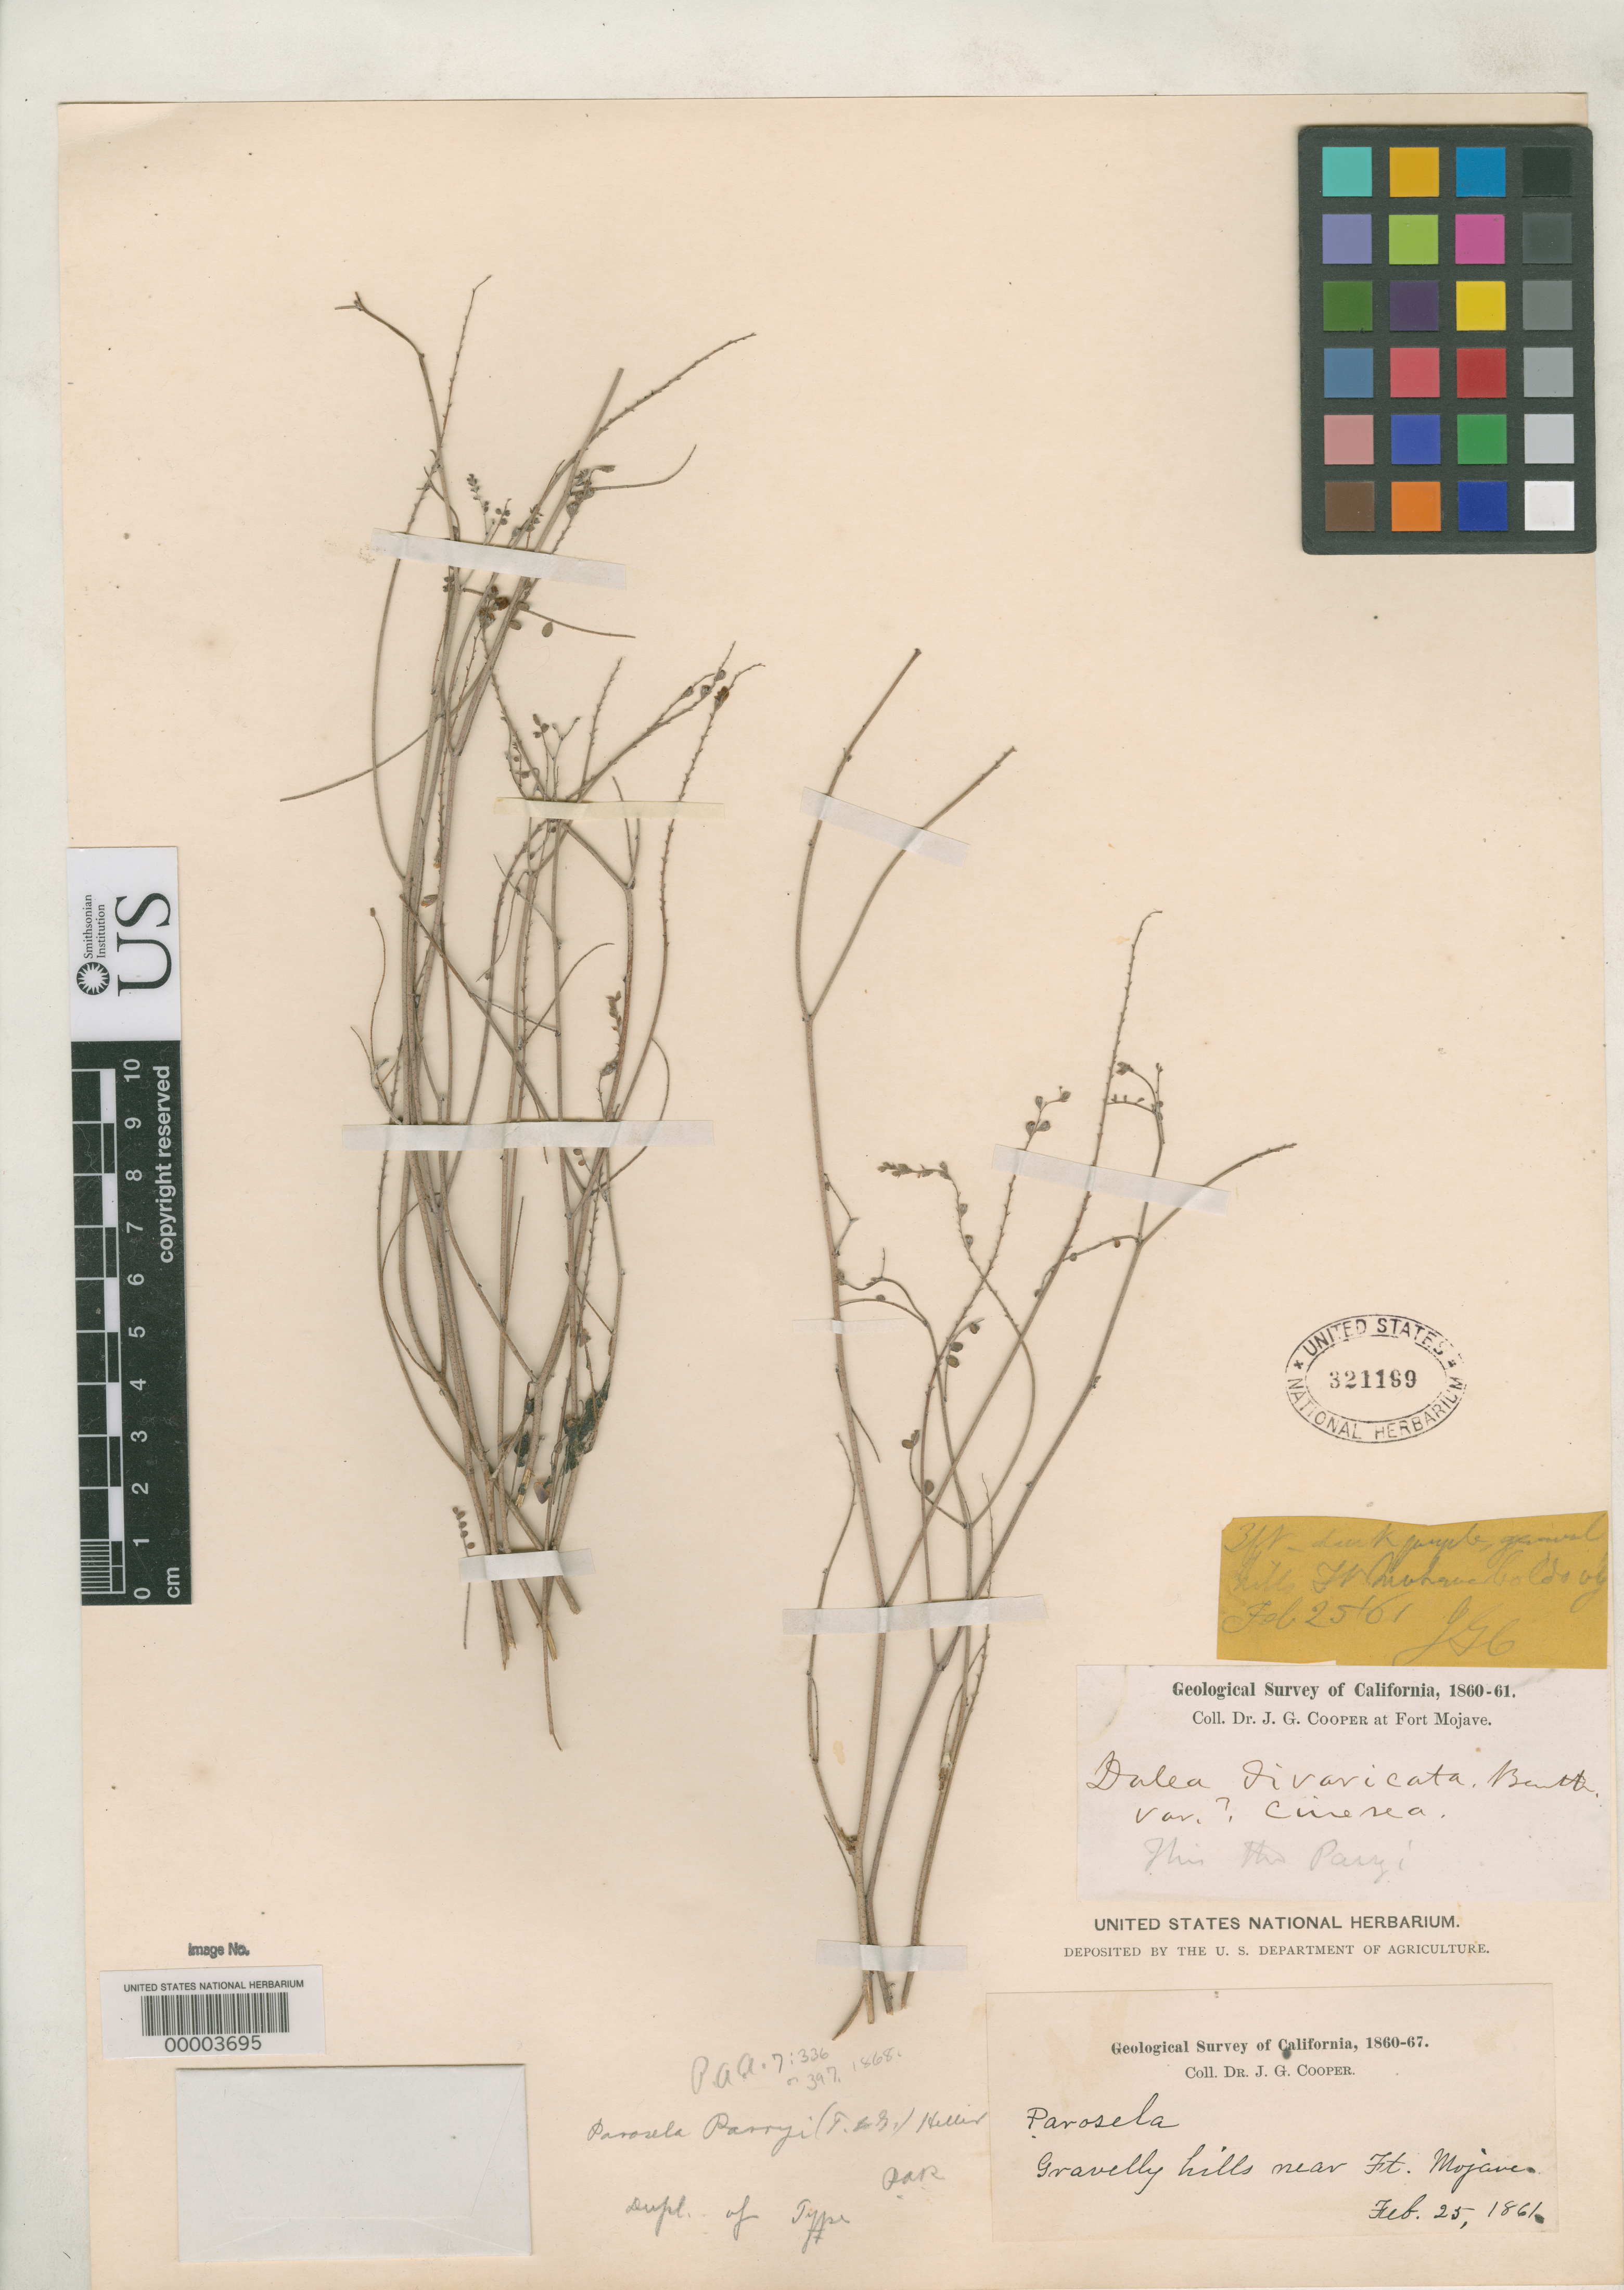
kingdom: Plantae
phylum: Tracheophyta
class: Magnoliopsida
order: Fabales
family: Fabaceae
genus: Dalea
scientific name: Dalea divaricata var. cinerea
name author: A. Gray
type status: Type Collection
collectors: J. G. Cooper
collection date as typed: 25 Feb 1861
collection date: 1861-02-25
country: United States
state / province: California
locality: Ft. Mohave.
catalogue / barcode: US 321169